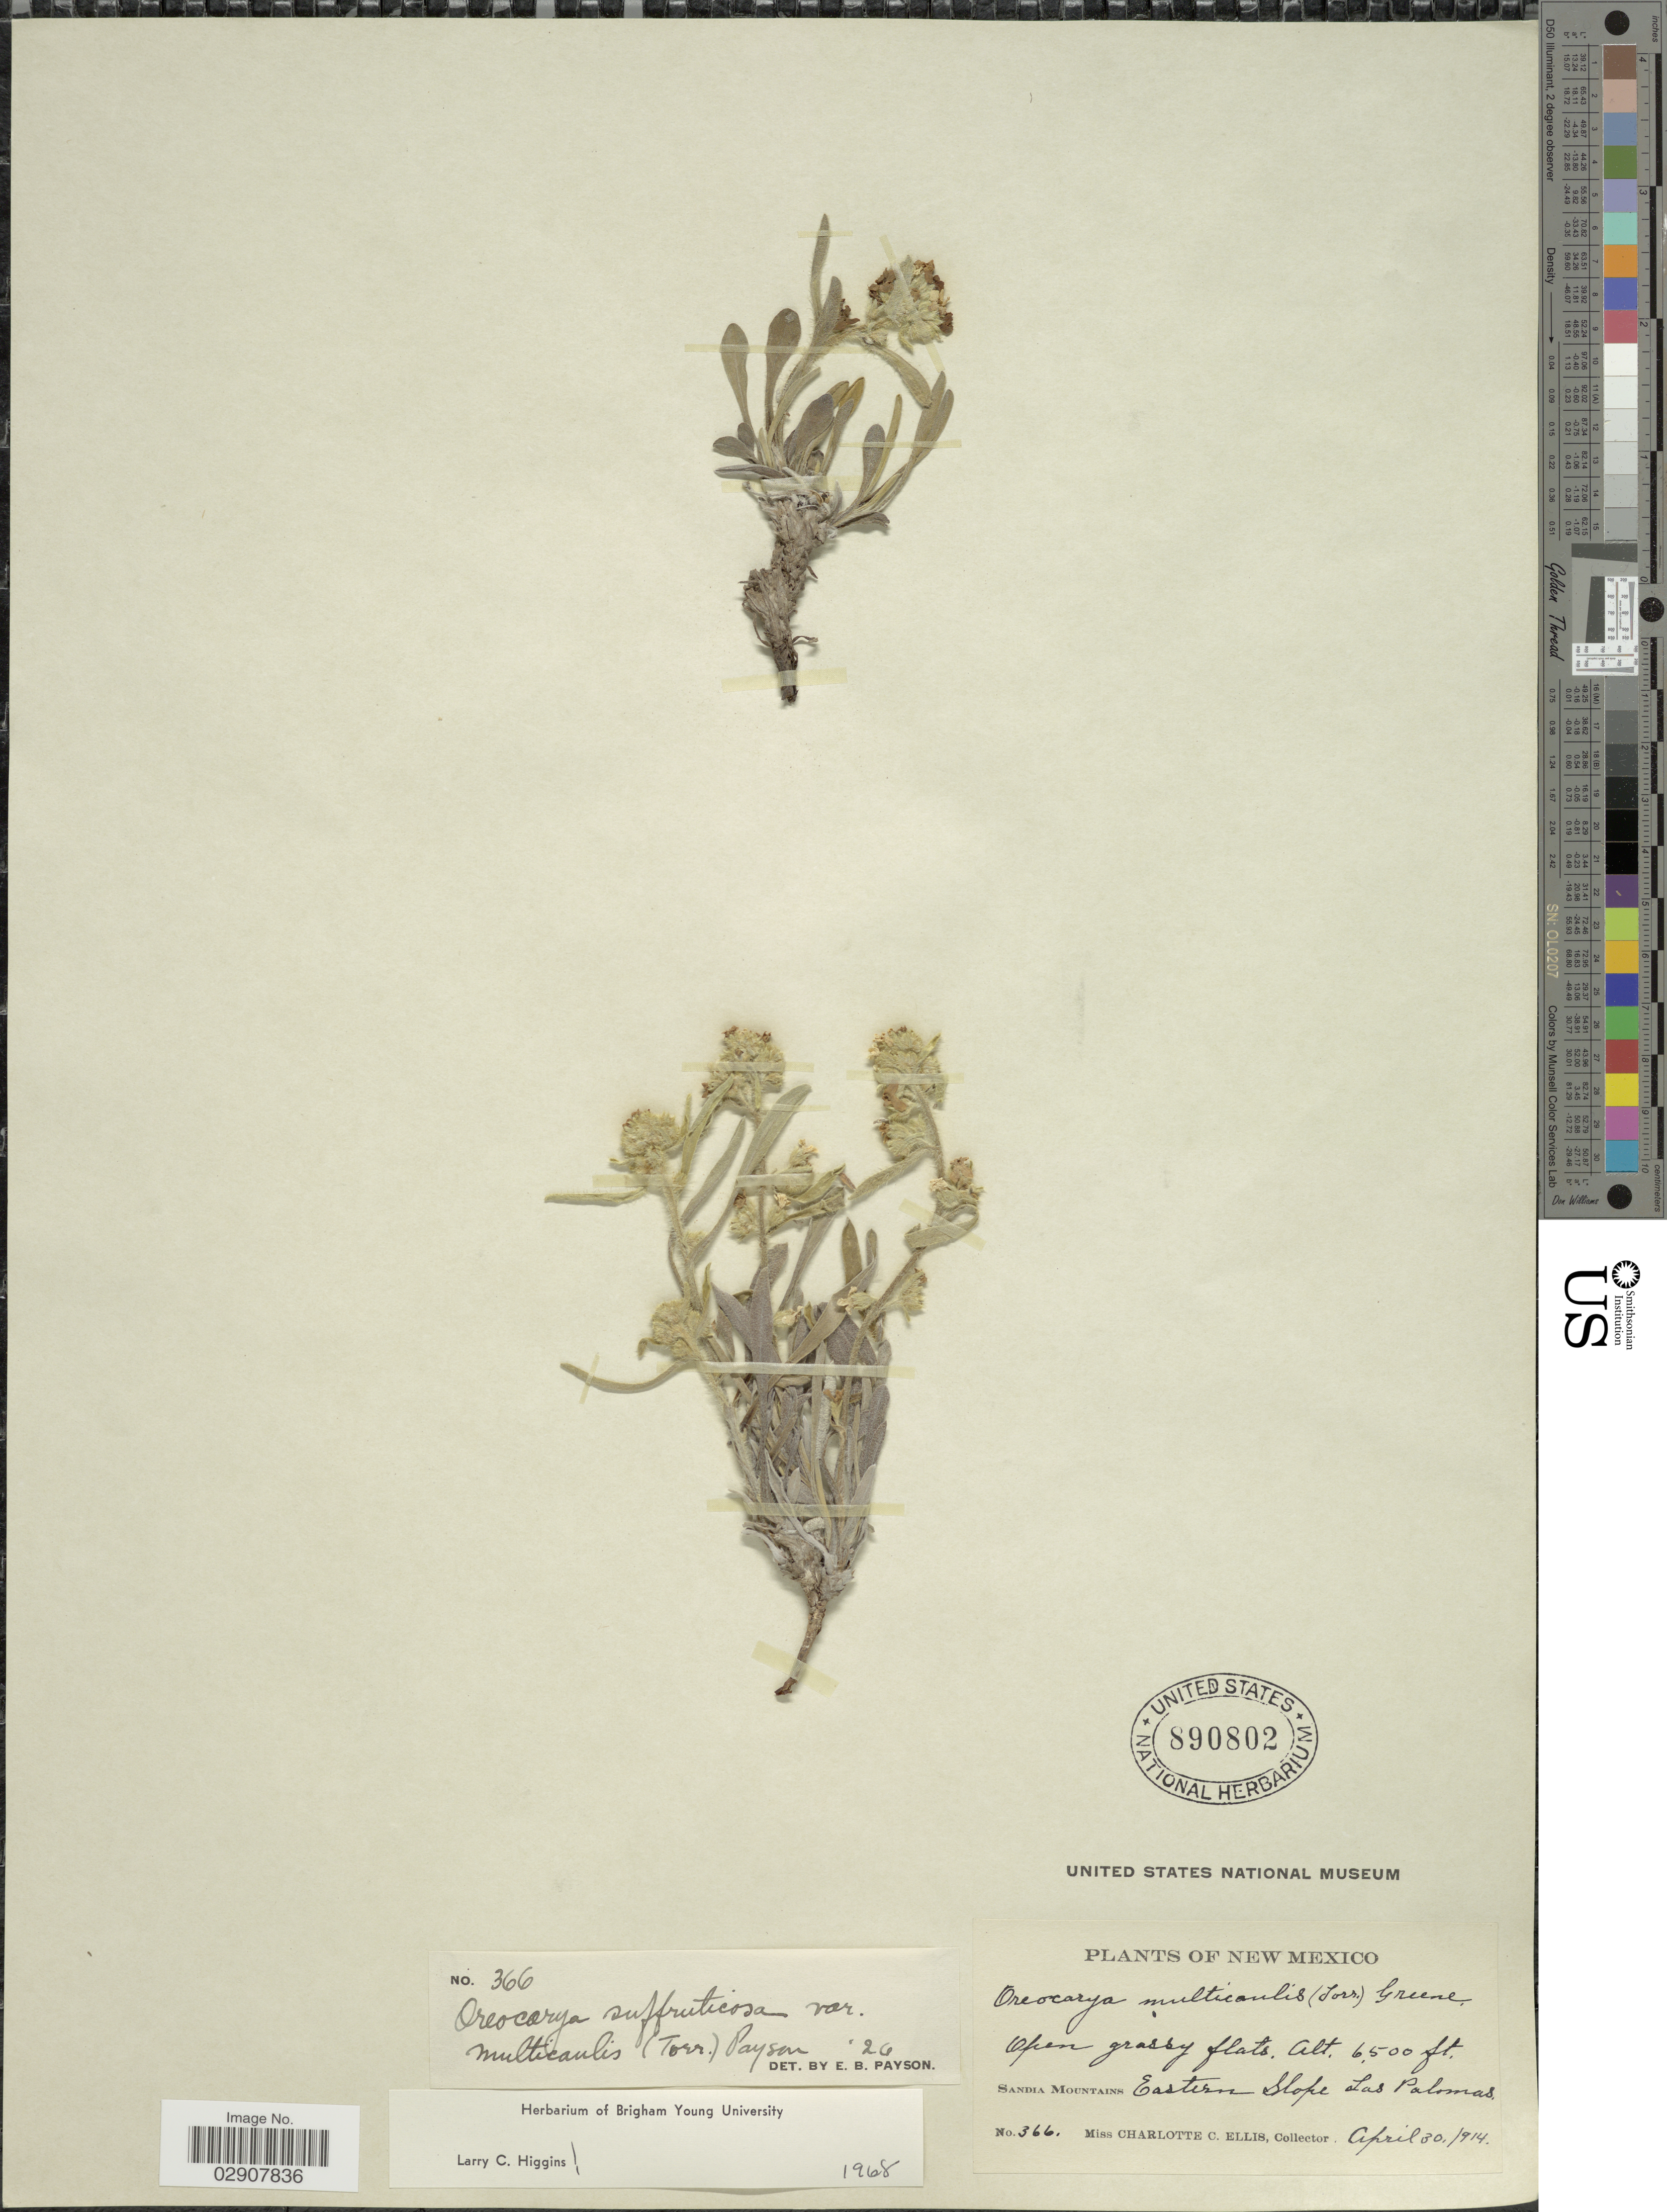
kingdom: Plantae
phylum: Tracheophyta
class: Magnoliopsida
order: Boraginales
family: Boraginaceae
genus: Cryptantha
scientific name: Cryptantha jamesii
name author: (Torr.) Payson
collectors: C. C. Ellis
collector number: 366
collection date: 1914-04-30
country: United States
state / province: New Mexico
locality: Open grassy flats. Sandia Mountains. Eastern slope Las Palmas. New Mexico.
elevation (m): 1981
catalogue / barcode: US 890802